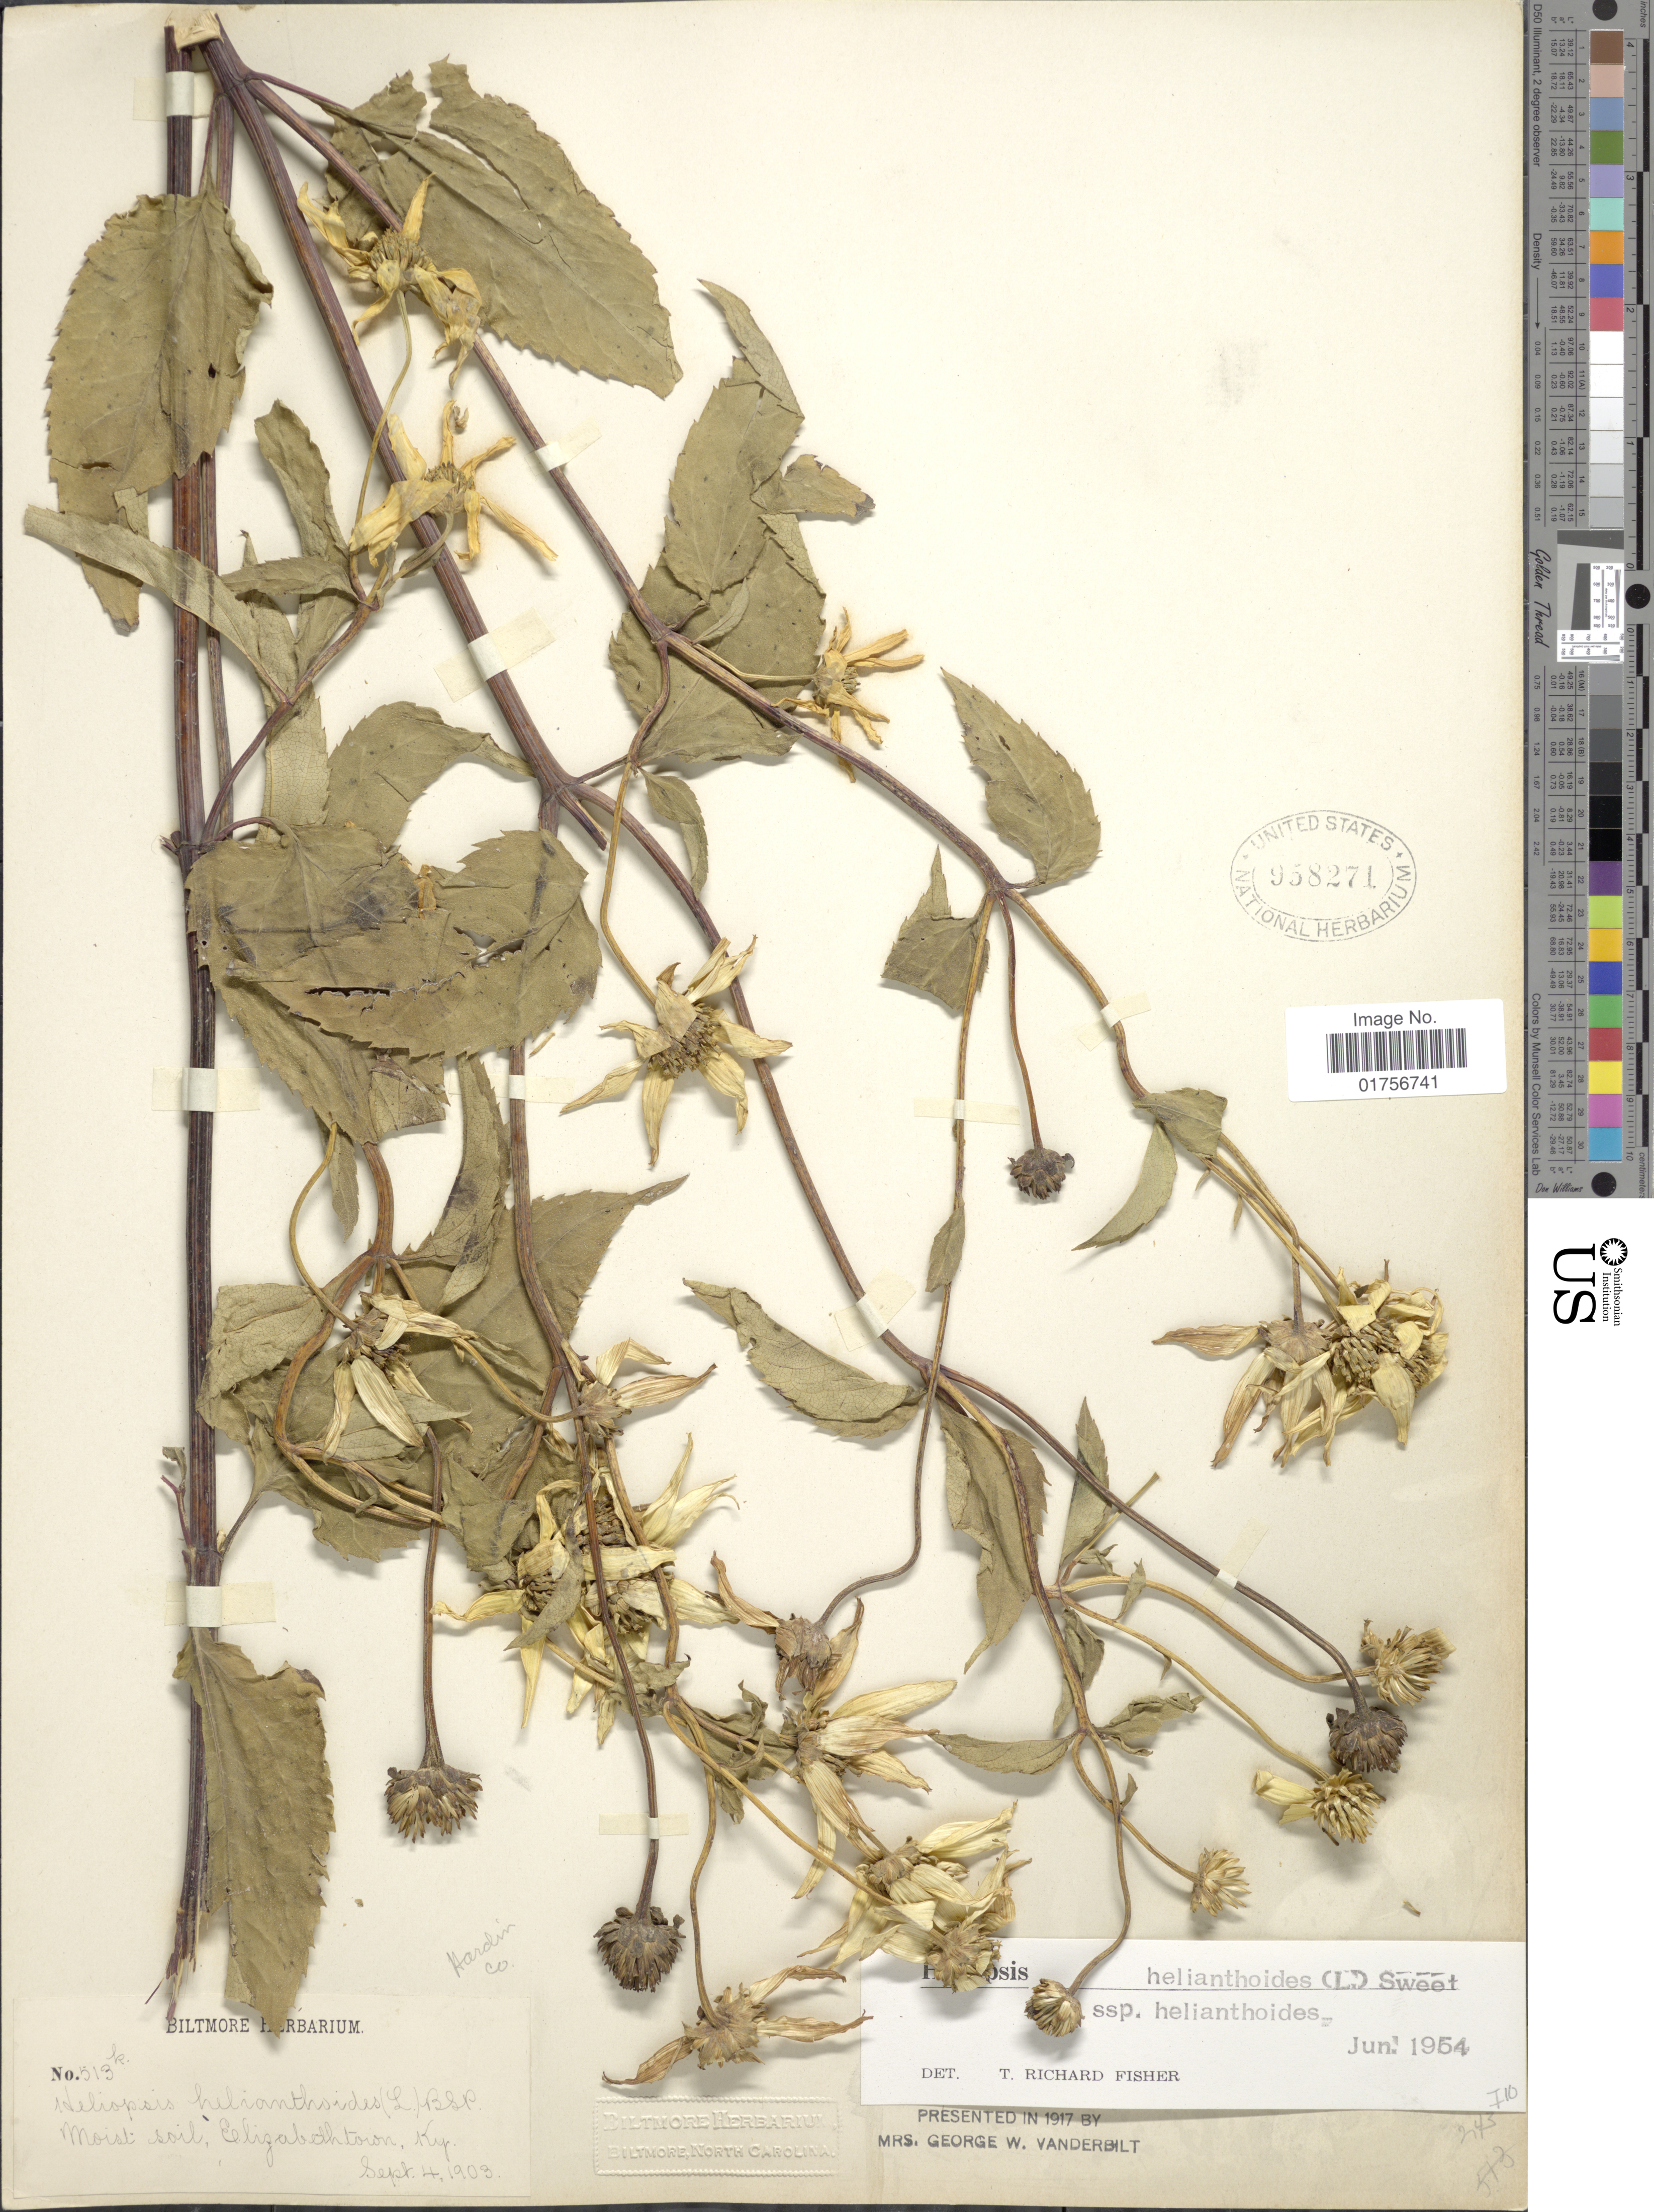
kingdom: Plantae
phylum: Tracheophyta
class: Magnoliopsida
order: Asterales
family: Asteraceae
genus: Heliopsis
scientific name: Heliopsis helianthoides subsp. helianthoides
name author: (L.) Sweet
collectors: ex herb. Biltmore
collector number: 513k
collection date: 1903-09-04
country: United States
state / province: Kentucky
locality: Moist soil, Elizabeth town, Ky., Hardin Co.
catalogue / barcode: US 958271